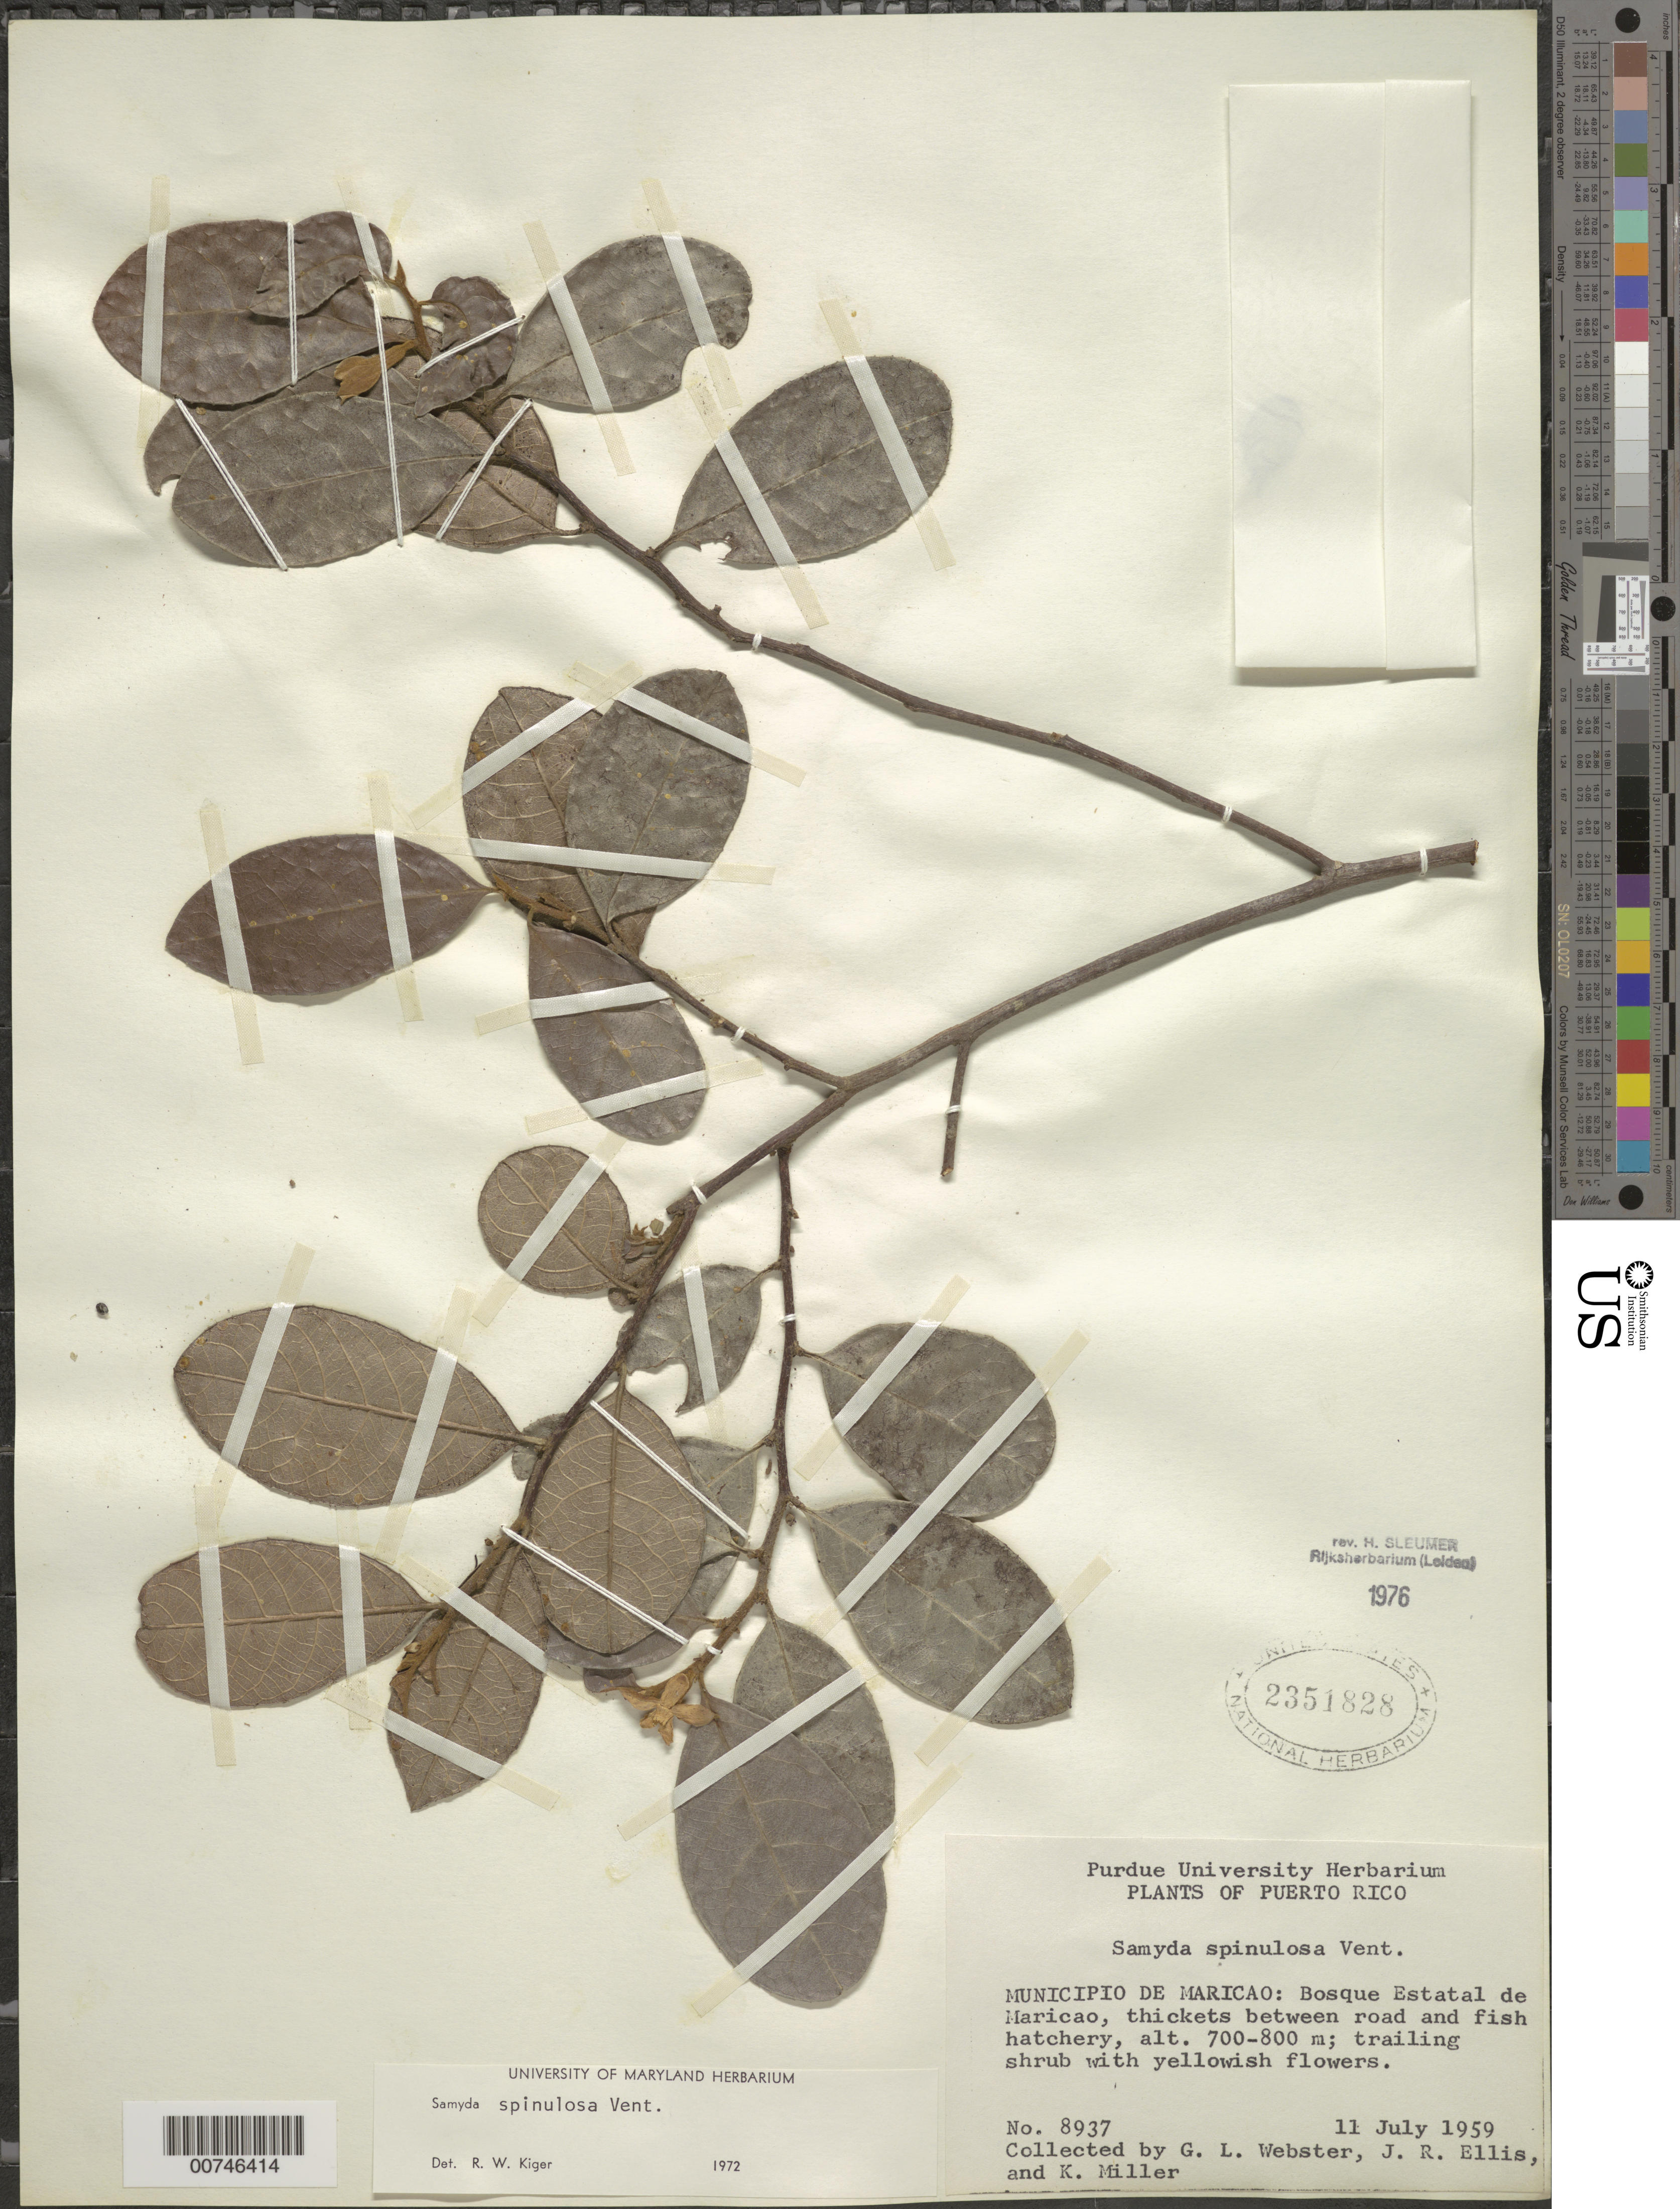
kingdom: Plantae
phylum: Tracheophyta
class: Magnoliopsida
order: Malpighiales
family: Salicaceae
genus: Casearia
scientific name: Casearia spinulosa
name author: (Vent.) T. Samar. & M.H. Alford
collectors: G. L. Webster, J. R. Ellis & K. Miller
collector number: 8937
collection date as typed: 11 Jul 1959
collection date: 1959-07-11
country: Puerto Rico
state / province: Maricao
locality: Bosque Estatal de Maricao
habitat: Thickets between road and fish hatchery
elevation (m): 700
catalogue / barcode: US 2351828